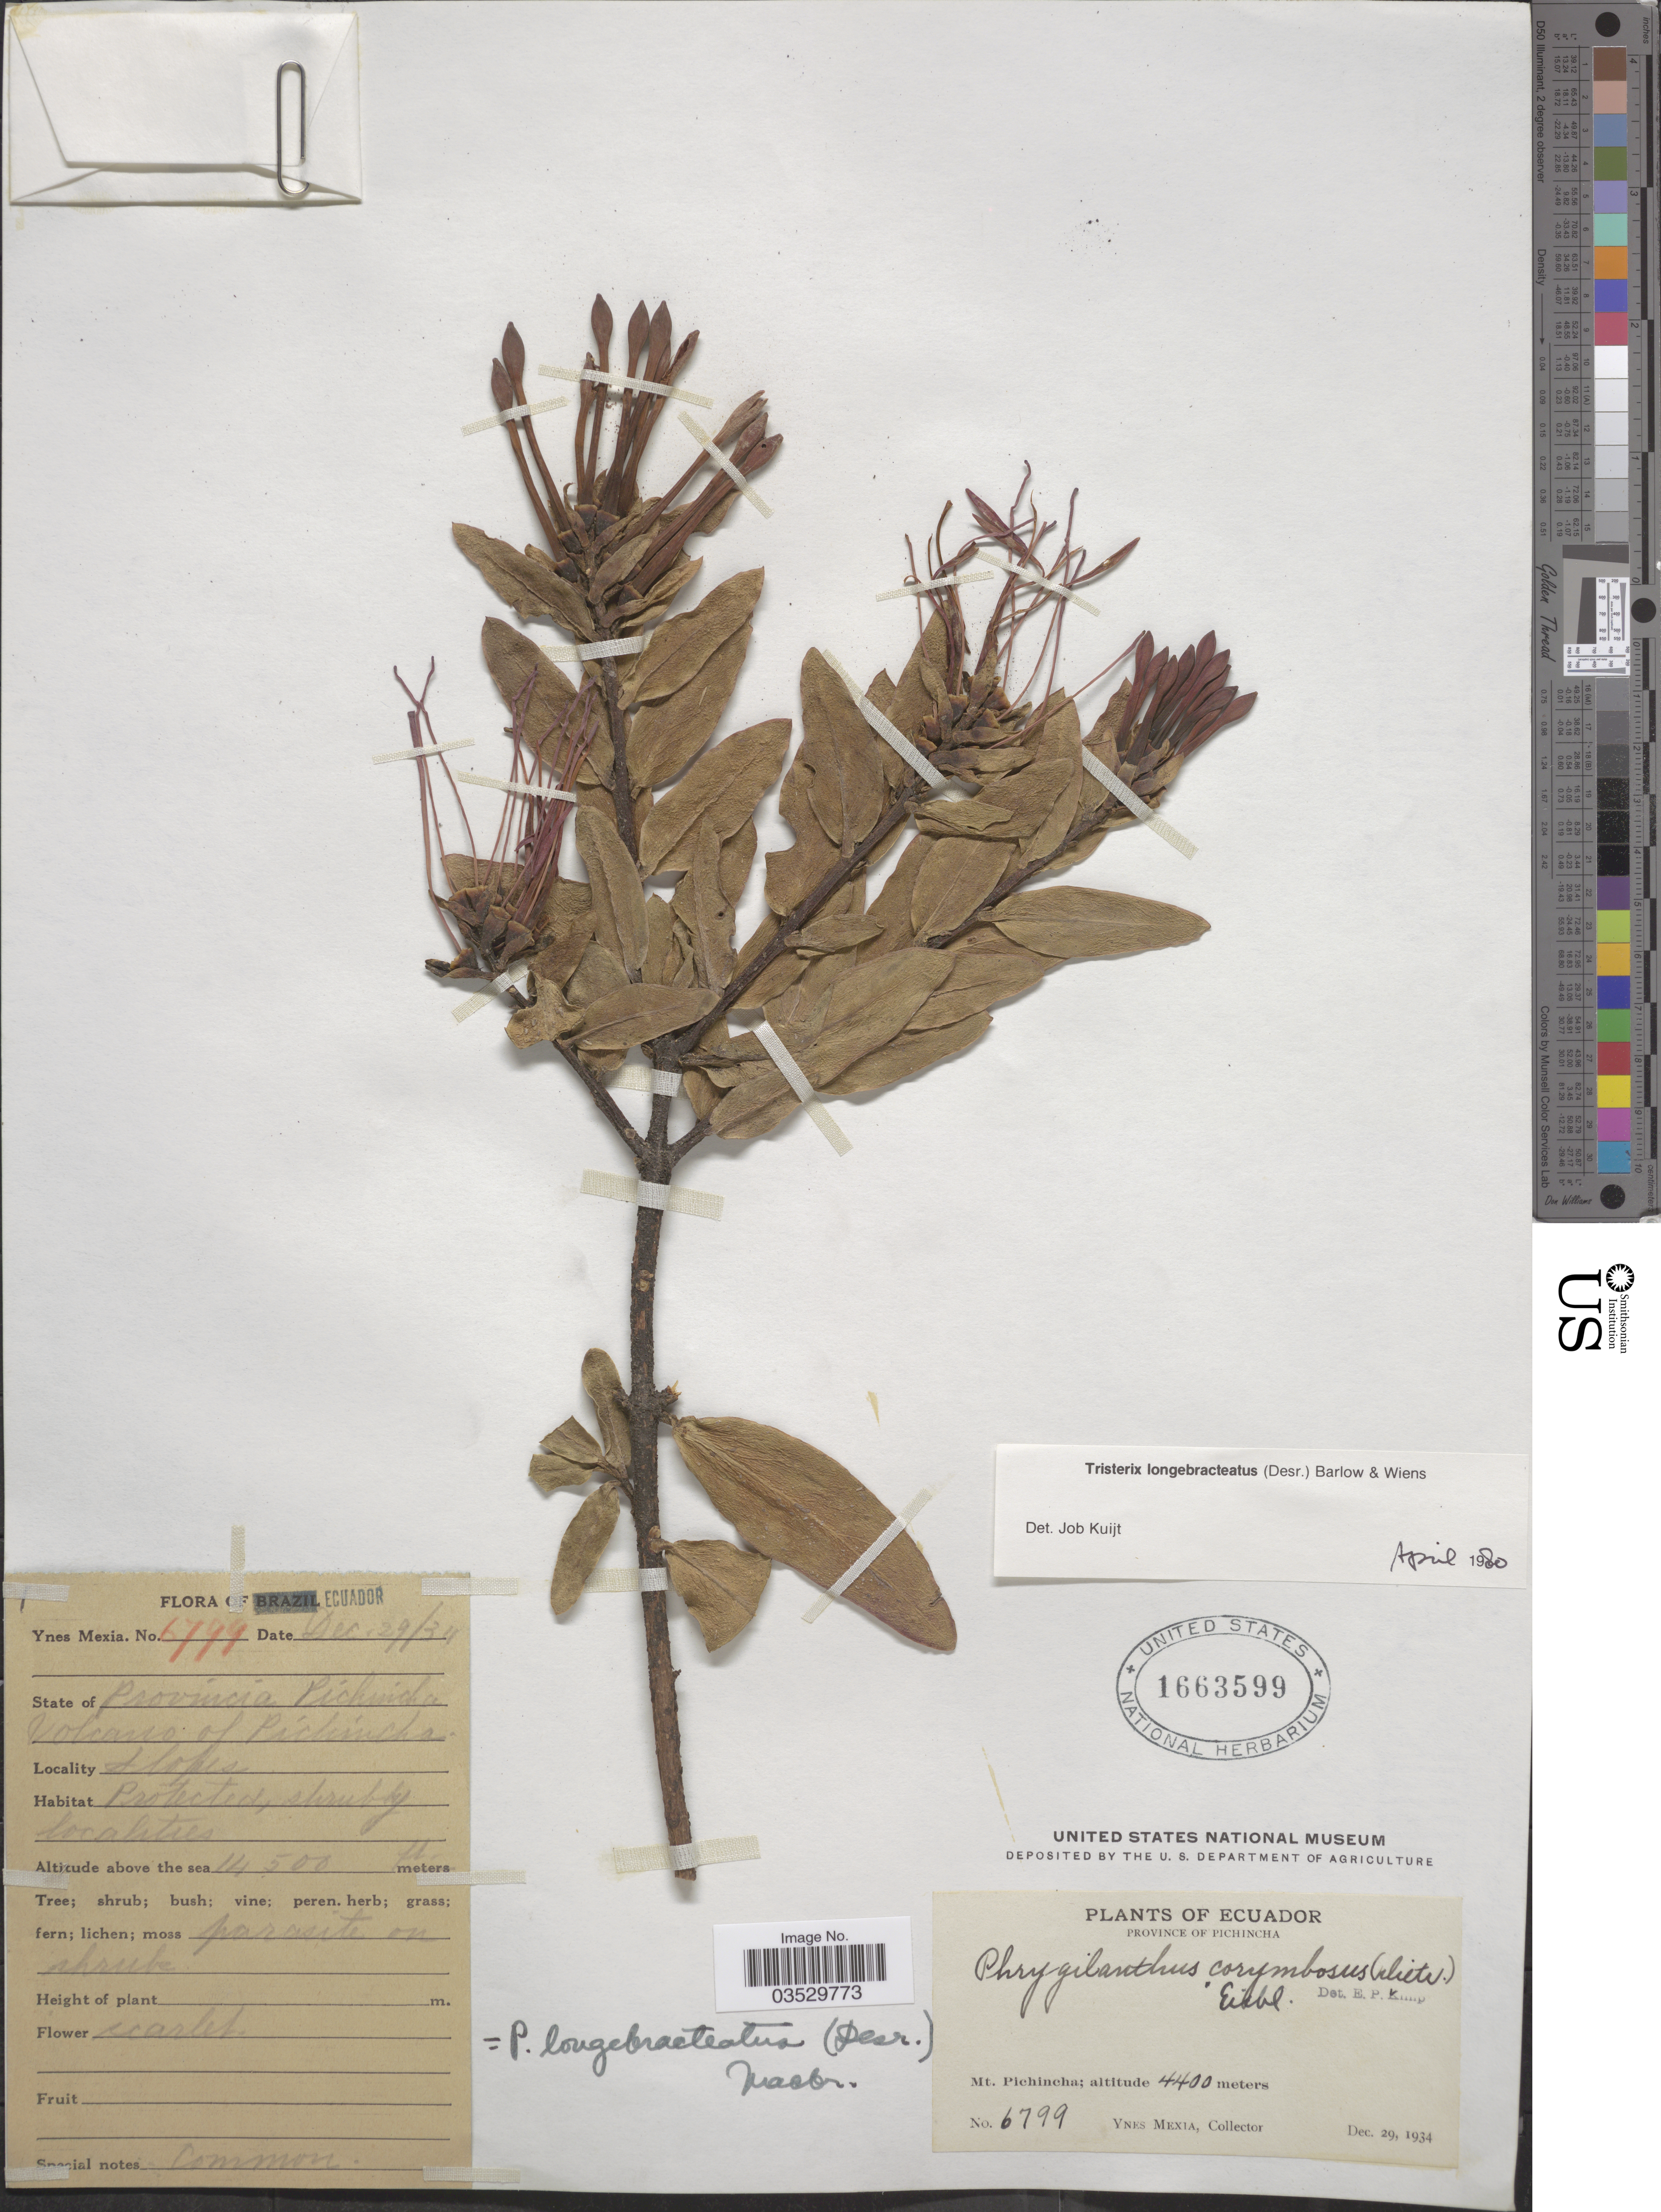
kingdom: Plantae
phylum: Tracheophyta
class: Magnoliopsida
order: Santalales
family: Loranthaceae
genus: Tristerix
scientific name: Tristerix longebracteatus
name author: (Desr.) Bart. & Wiens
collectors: Y. Mexia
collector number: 6799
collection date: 1934-12-29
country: Ecuador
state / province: Pichincha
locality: Mt. Pichincha. Volcano of Pichincha. Slopes.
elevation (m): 4400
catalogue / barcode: US 1663599